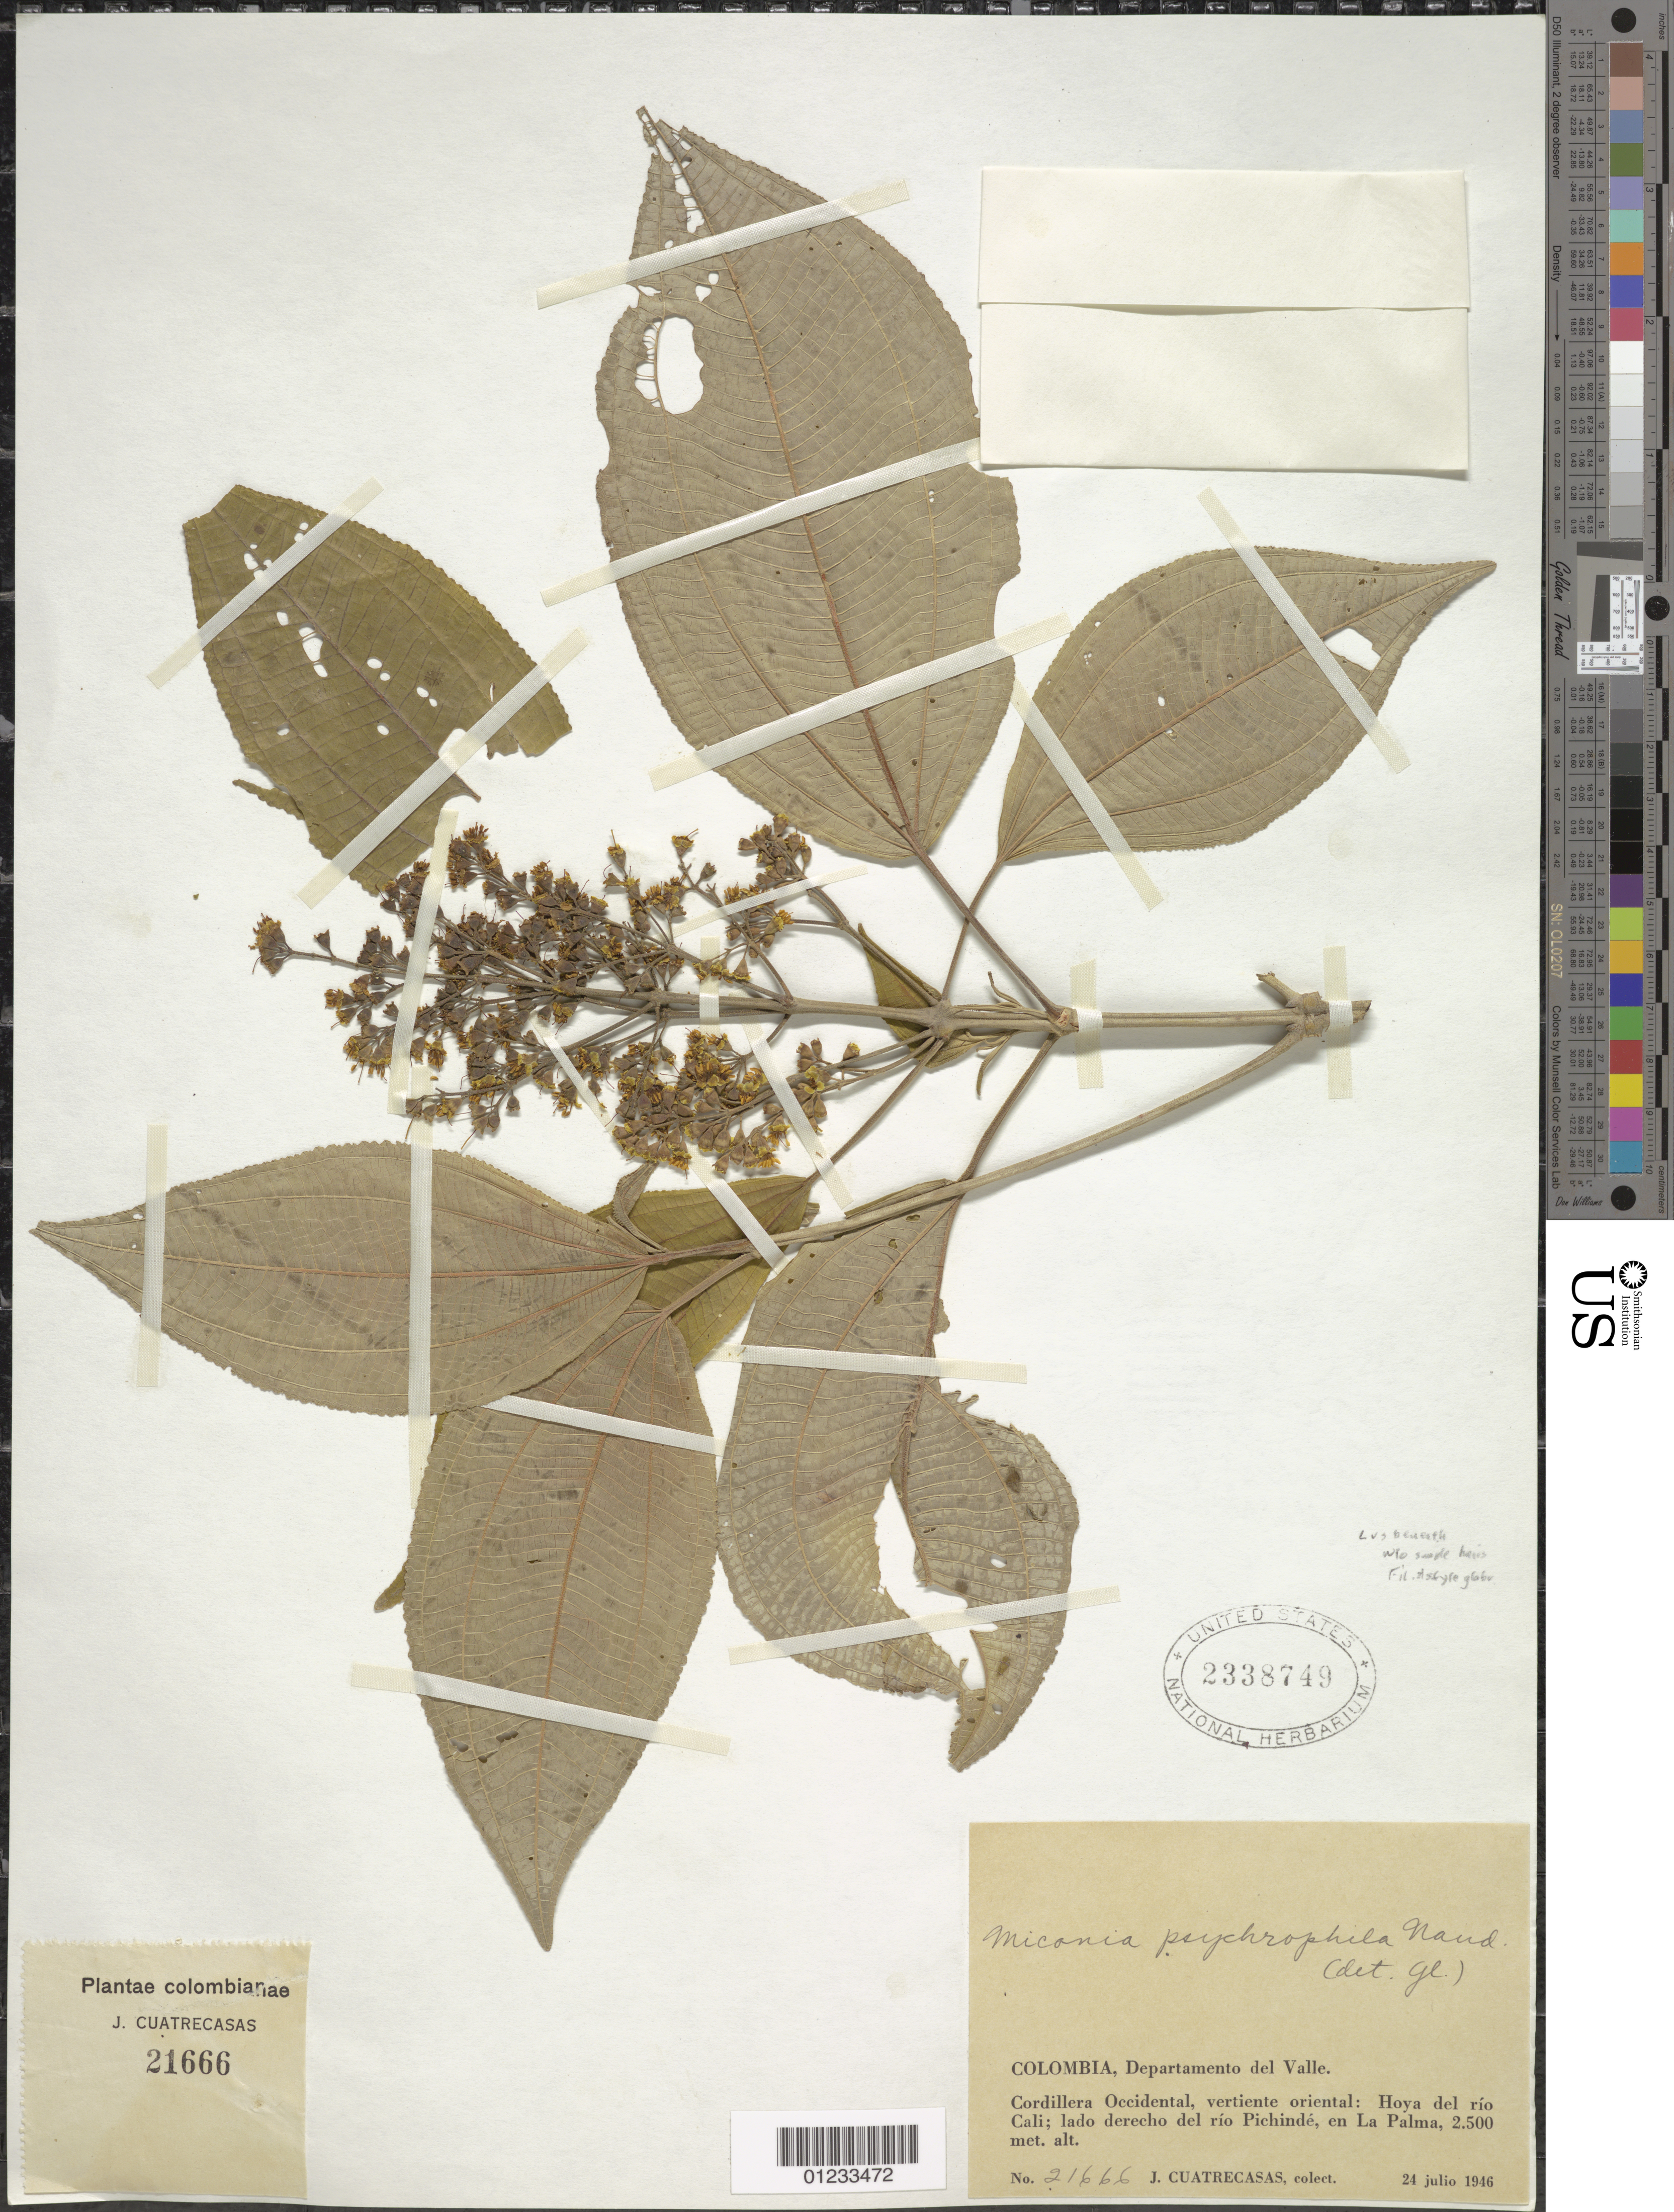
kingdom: Plantae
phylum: Tracheophyta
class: Magnoliopsida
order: Myrtales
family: Melastomataceae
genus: Miconia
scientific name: Miconia psychrophila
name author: Naudin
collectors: J. Cuatrecasas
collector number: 21666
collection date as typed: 24-Jul-46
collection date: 1946-07-24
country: Colombia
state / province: Valle del Cauca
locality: Cordillera Oriental, Hoya del rio Cali; lado derecho del rio Pichinde, en La Palma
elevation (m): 2500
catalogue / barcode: US 2338749